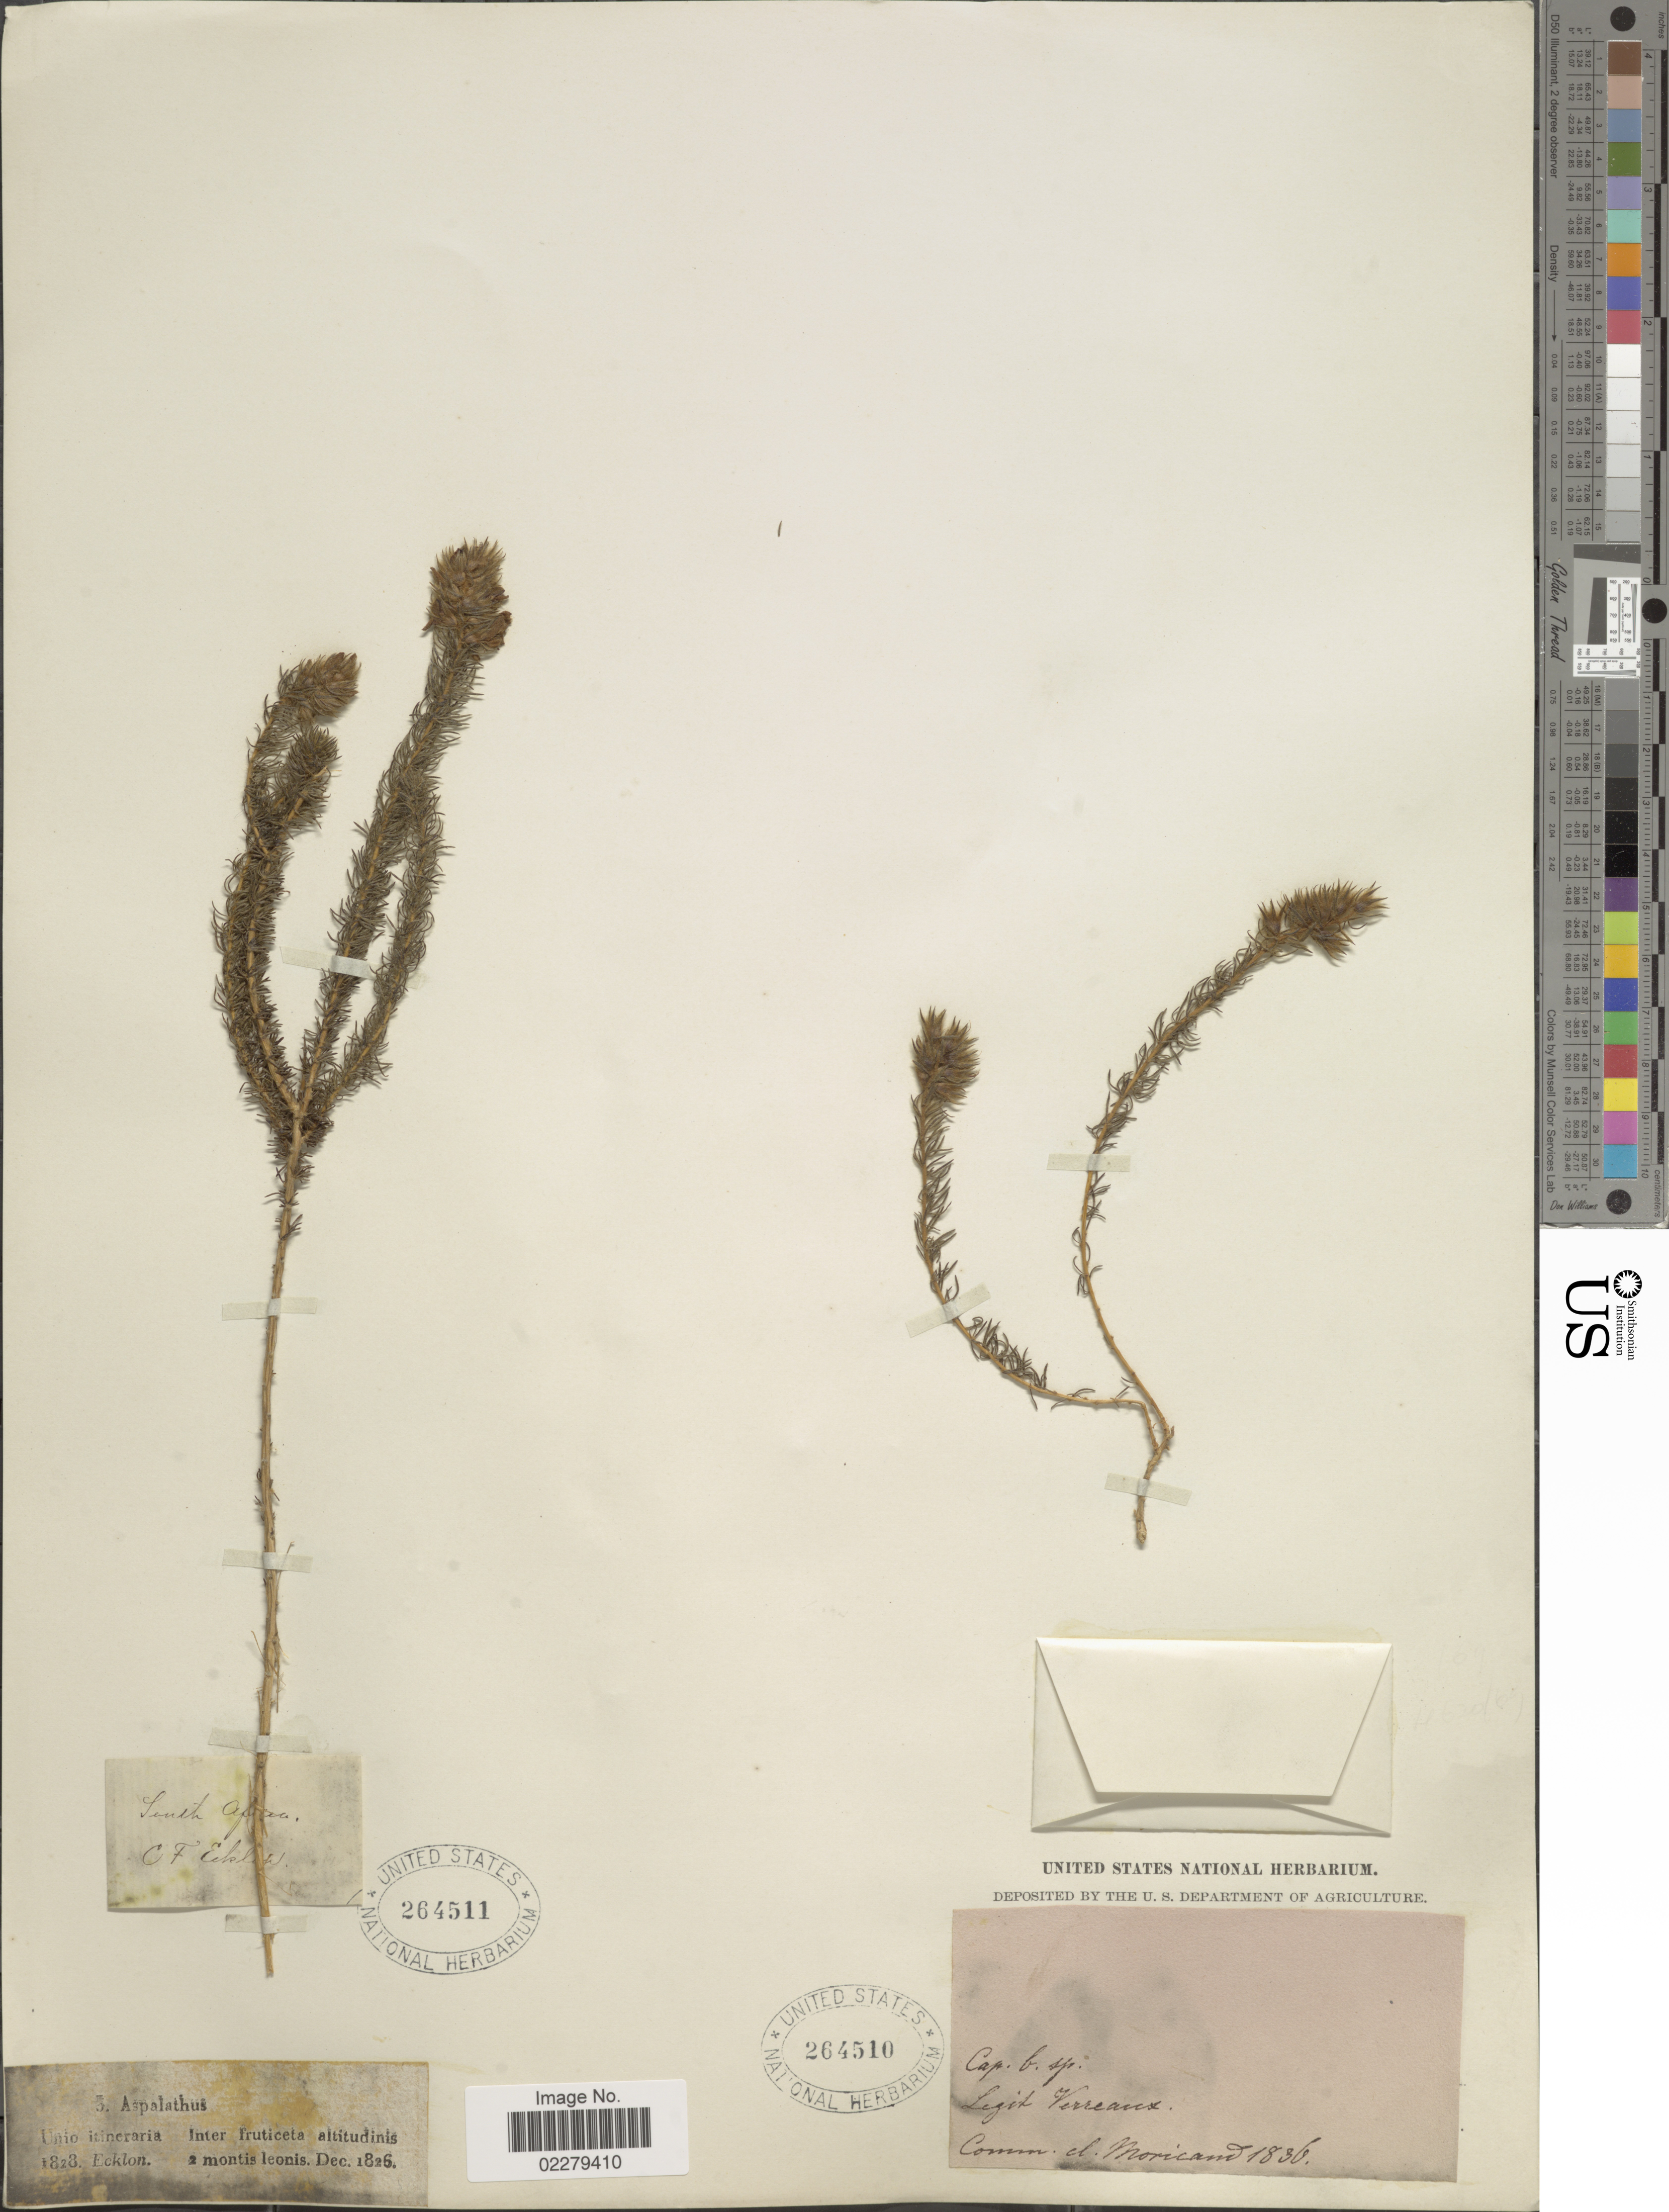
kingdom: Plantae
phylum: Tracheophyta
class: Magnoliopsida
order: Fabales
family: Fabaceae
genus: Aspalathus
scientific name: Aspalathus sp.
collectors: Verreaux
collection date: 1836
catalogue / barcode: US 264511